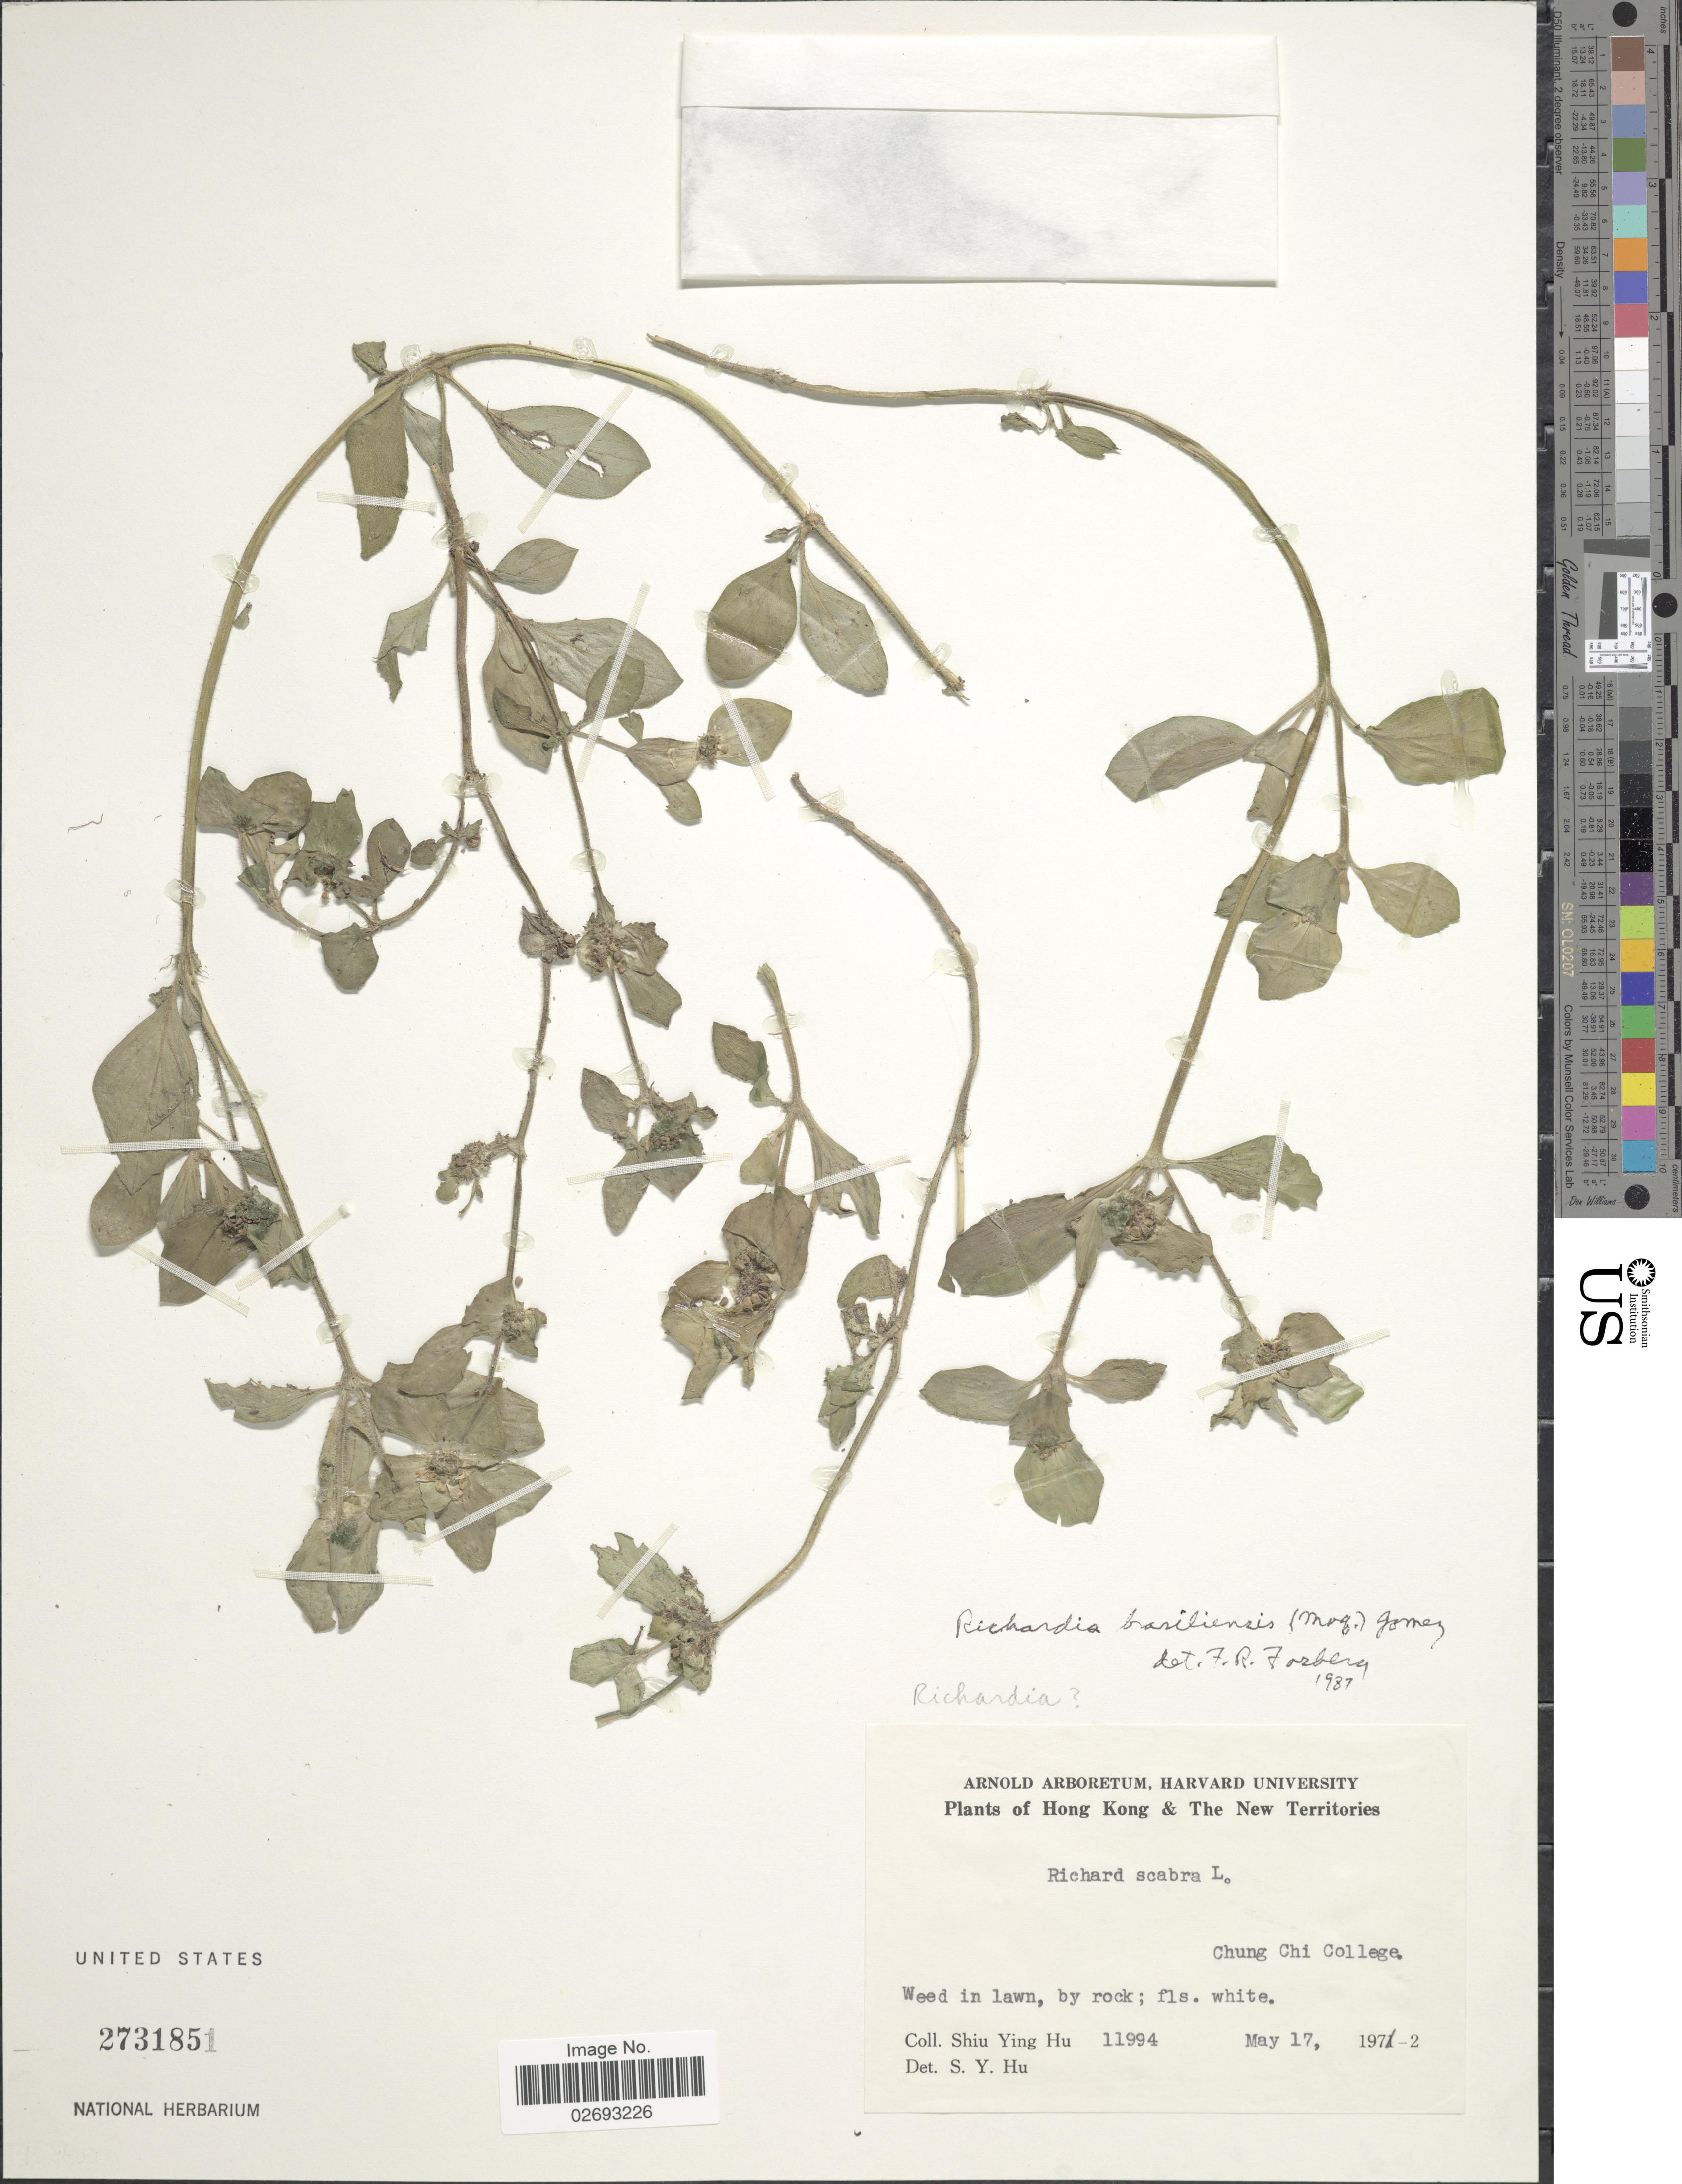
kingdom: Plantae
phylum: Tracheophyta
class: Magnoliopsida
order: Gentianales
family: Rubiaceae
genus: Richardia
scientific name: Richardia brasiliensis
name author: Gomes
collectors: S. Y. Hu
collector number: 11994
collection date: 1972-05-17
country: China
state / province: Hong Kong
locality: Hong Kong & The New Terrotires. Chung Chi College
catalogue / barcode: US 2731851